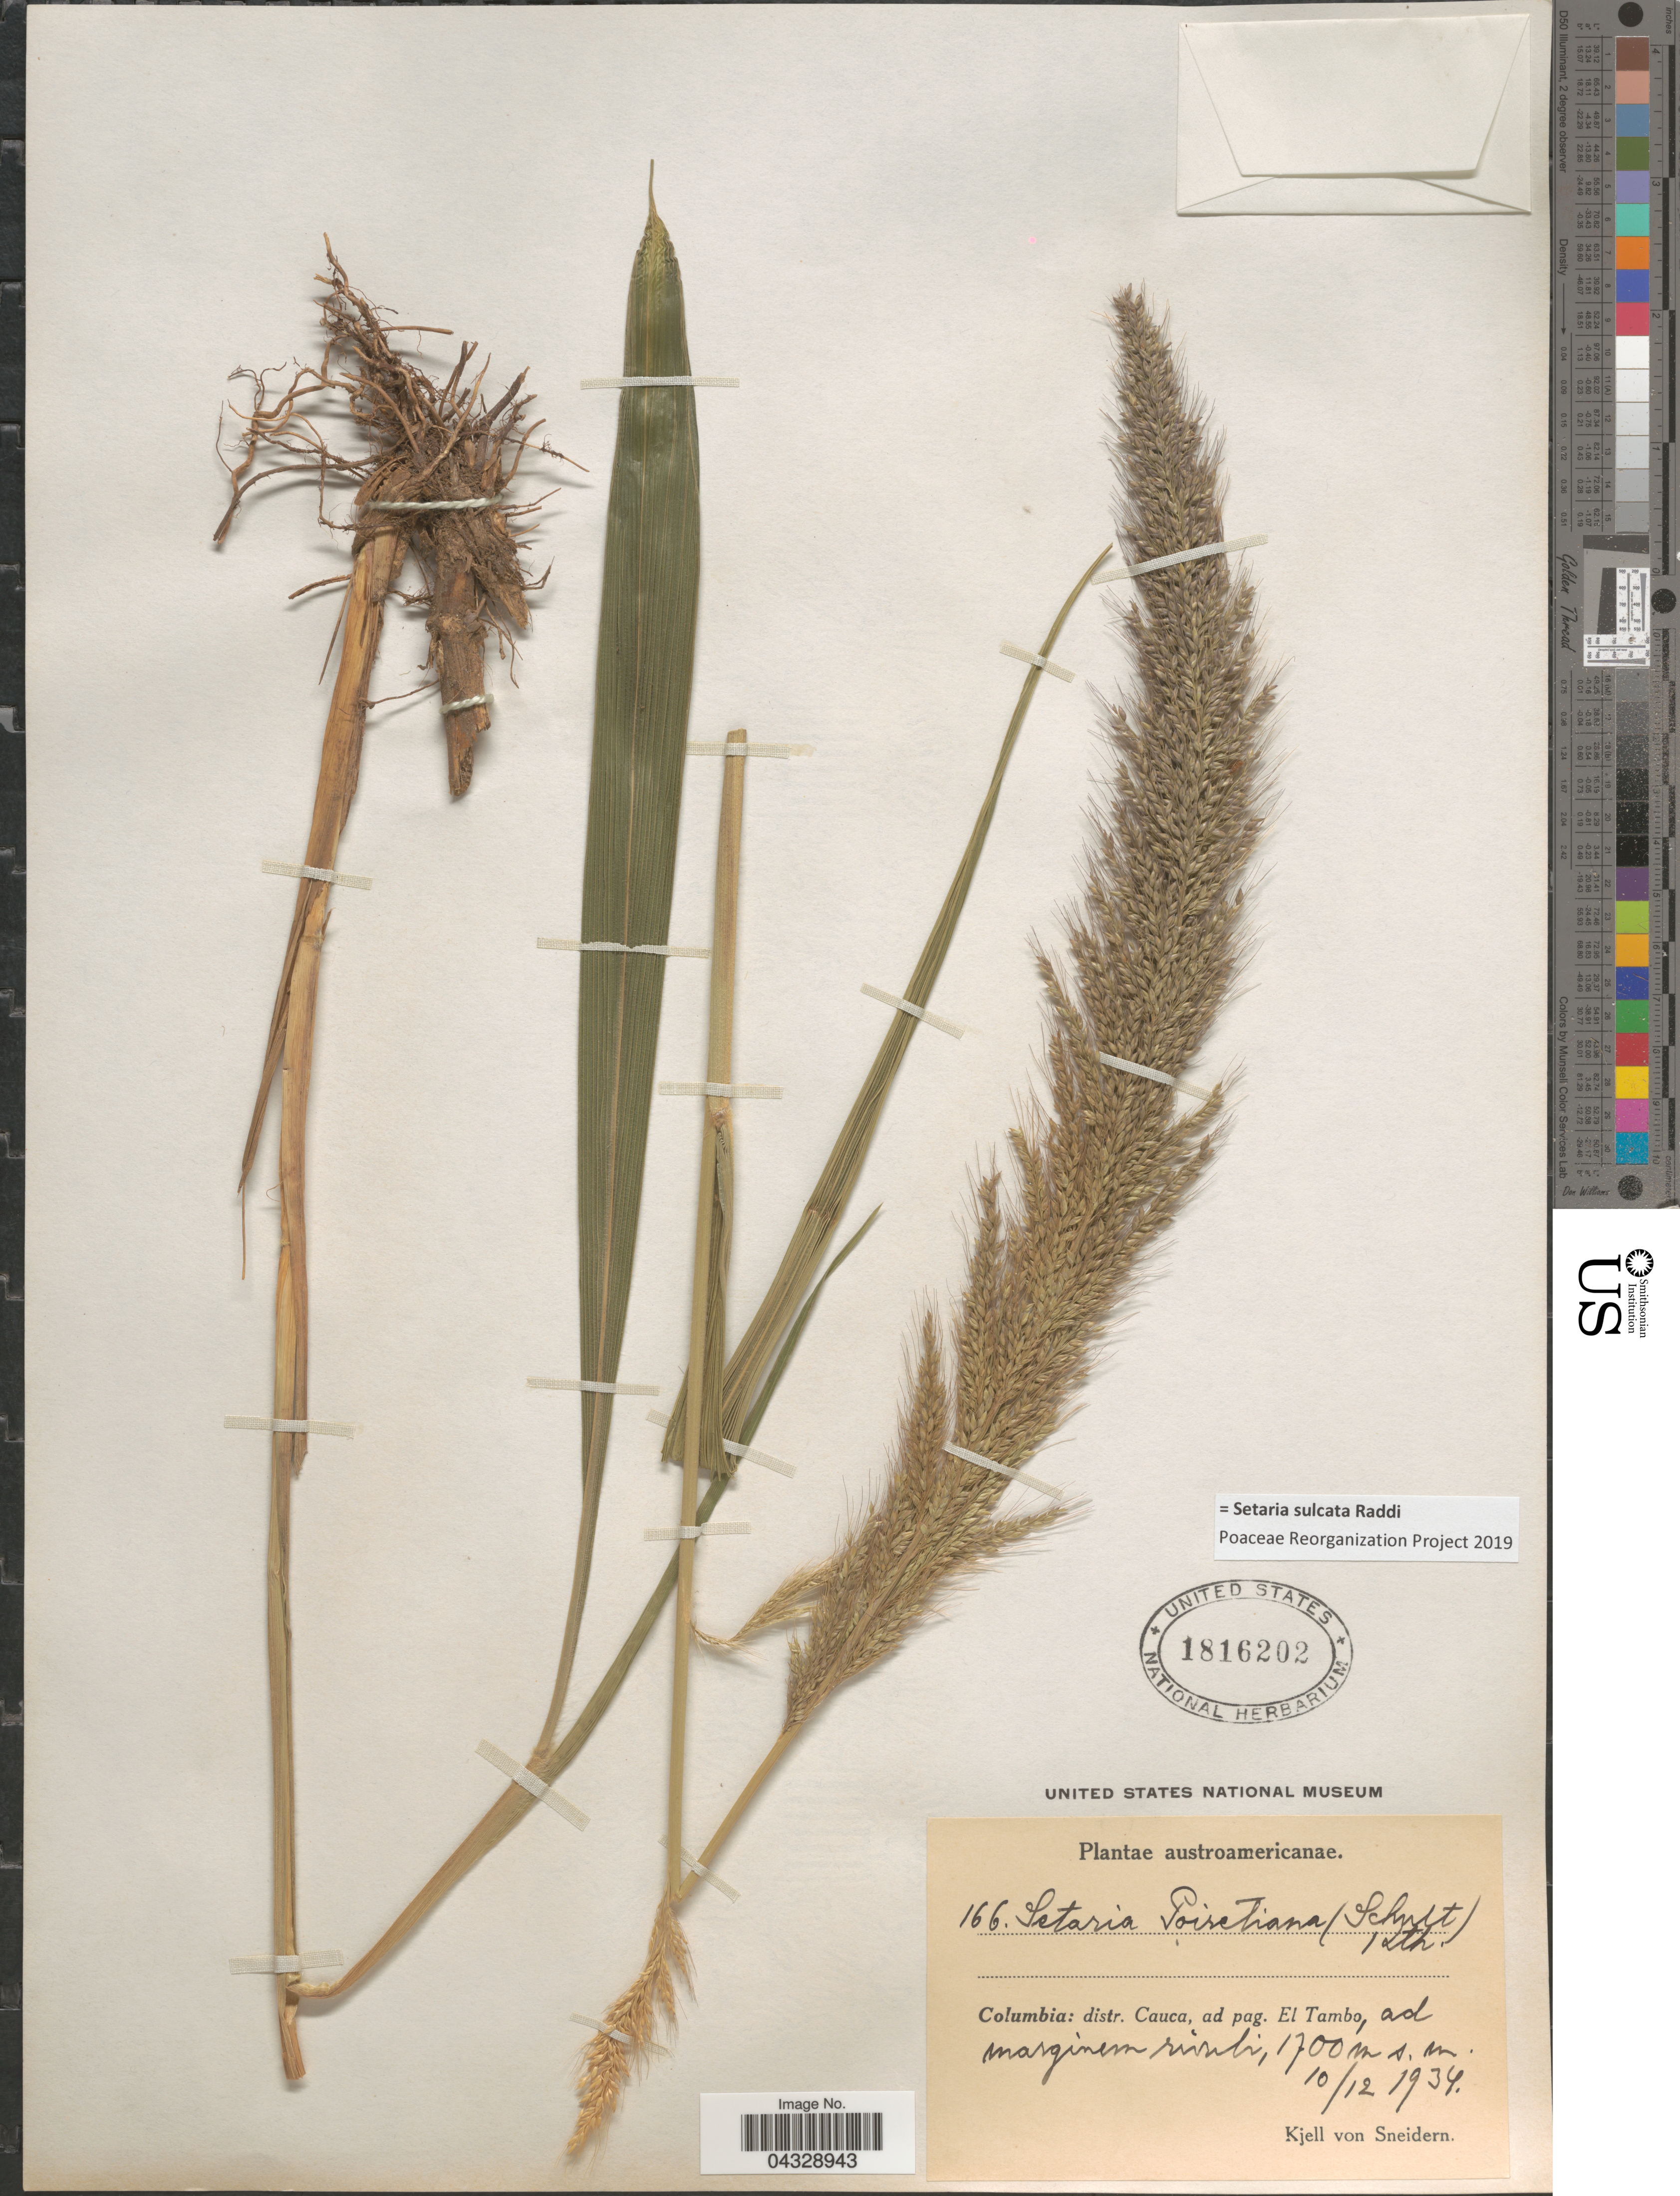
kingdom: Plantae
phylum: Tracheophyta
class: Liliopsida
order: Poales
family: Poaceae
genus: Setaria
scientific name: Setaria sulcata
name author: Raddi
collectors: K. von Sneidern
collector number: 166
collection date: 1934-12-10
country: Colombia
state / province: Cauca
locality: Austroamericanae. Distr. Cauca, ad pag. El Tambo.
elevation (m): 1700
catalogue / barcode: US 1816202